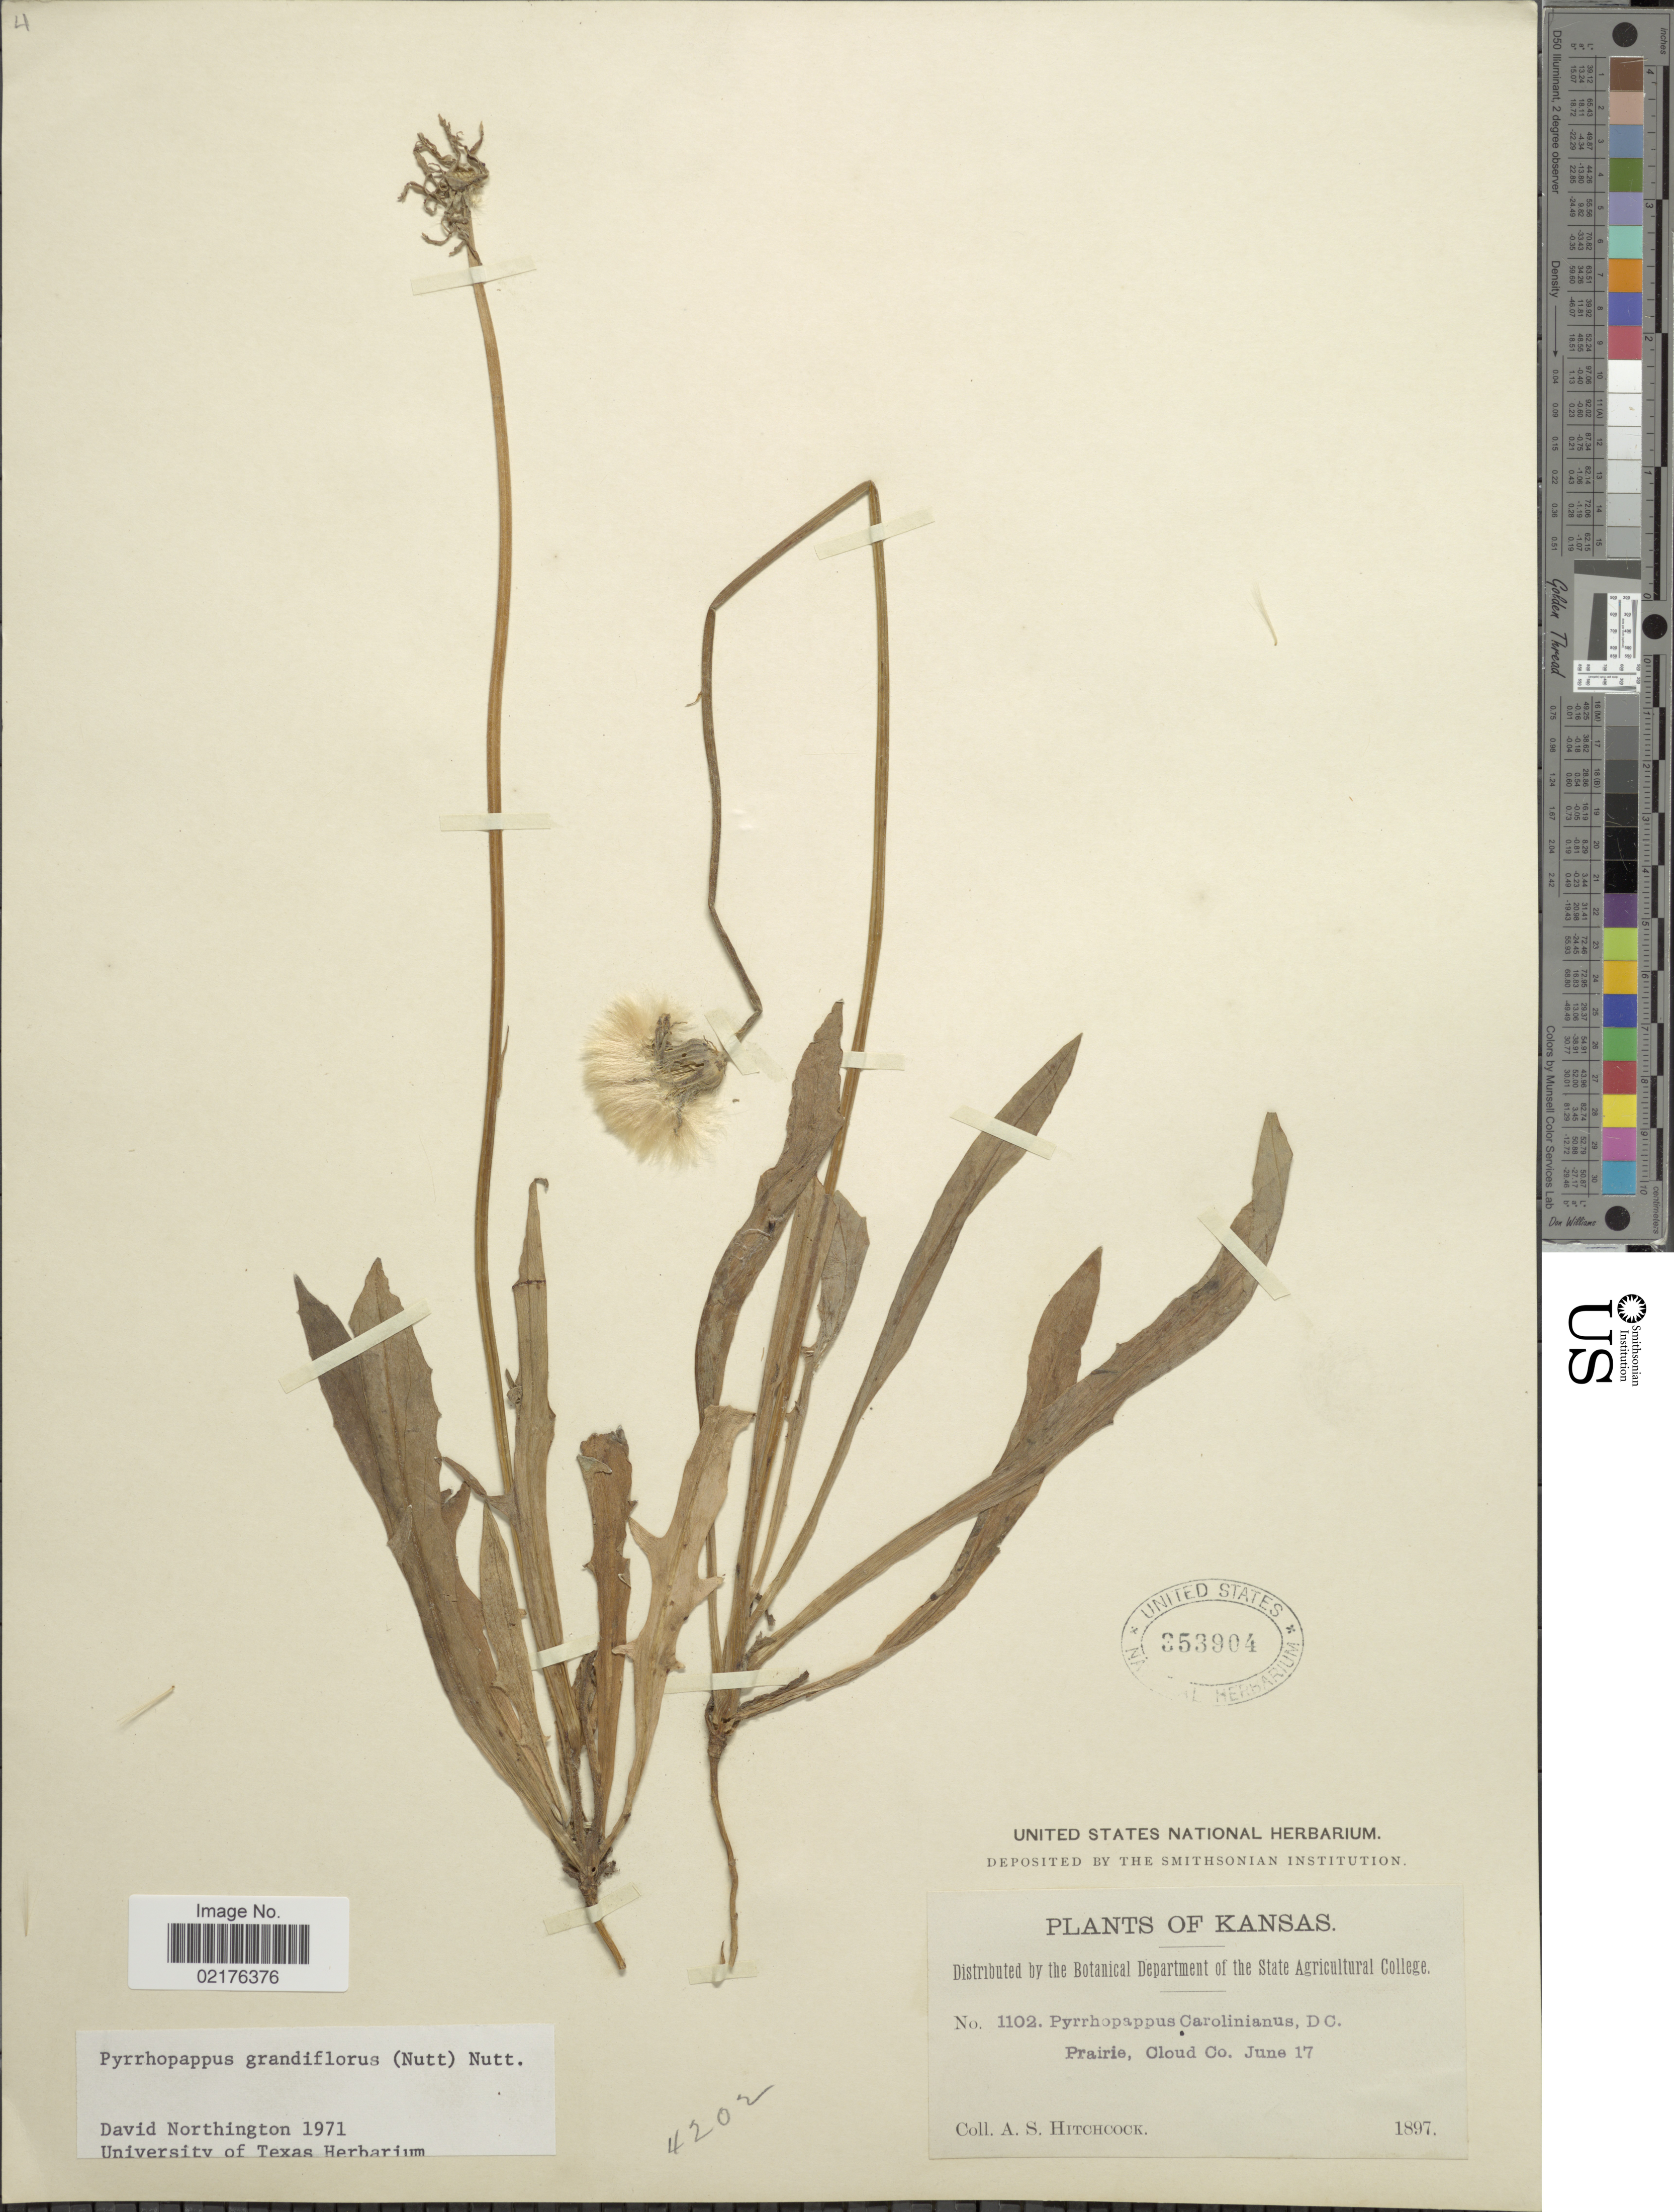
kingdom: Plantae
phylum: Tracheophyta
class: Magnoliopsida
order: Asterales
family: Asteraceae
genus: Pyrrhopappus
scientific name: Pyrrhopappus grandiflorus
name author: (Nutt.) Nutt.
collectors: A. S. Hitchcock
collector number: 1102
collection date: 1897-06-17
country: United States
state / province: Kansas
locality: Prairie, Cloud Co.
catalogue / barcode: US 353904